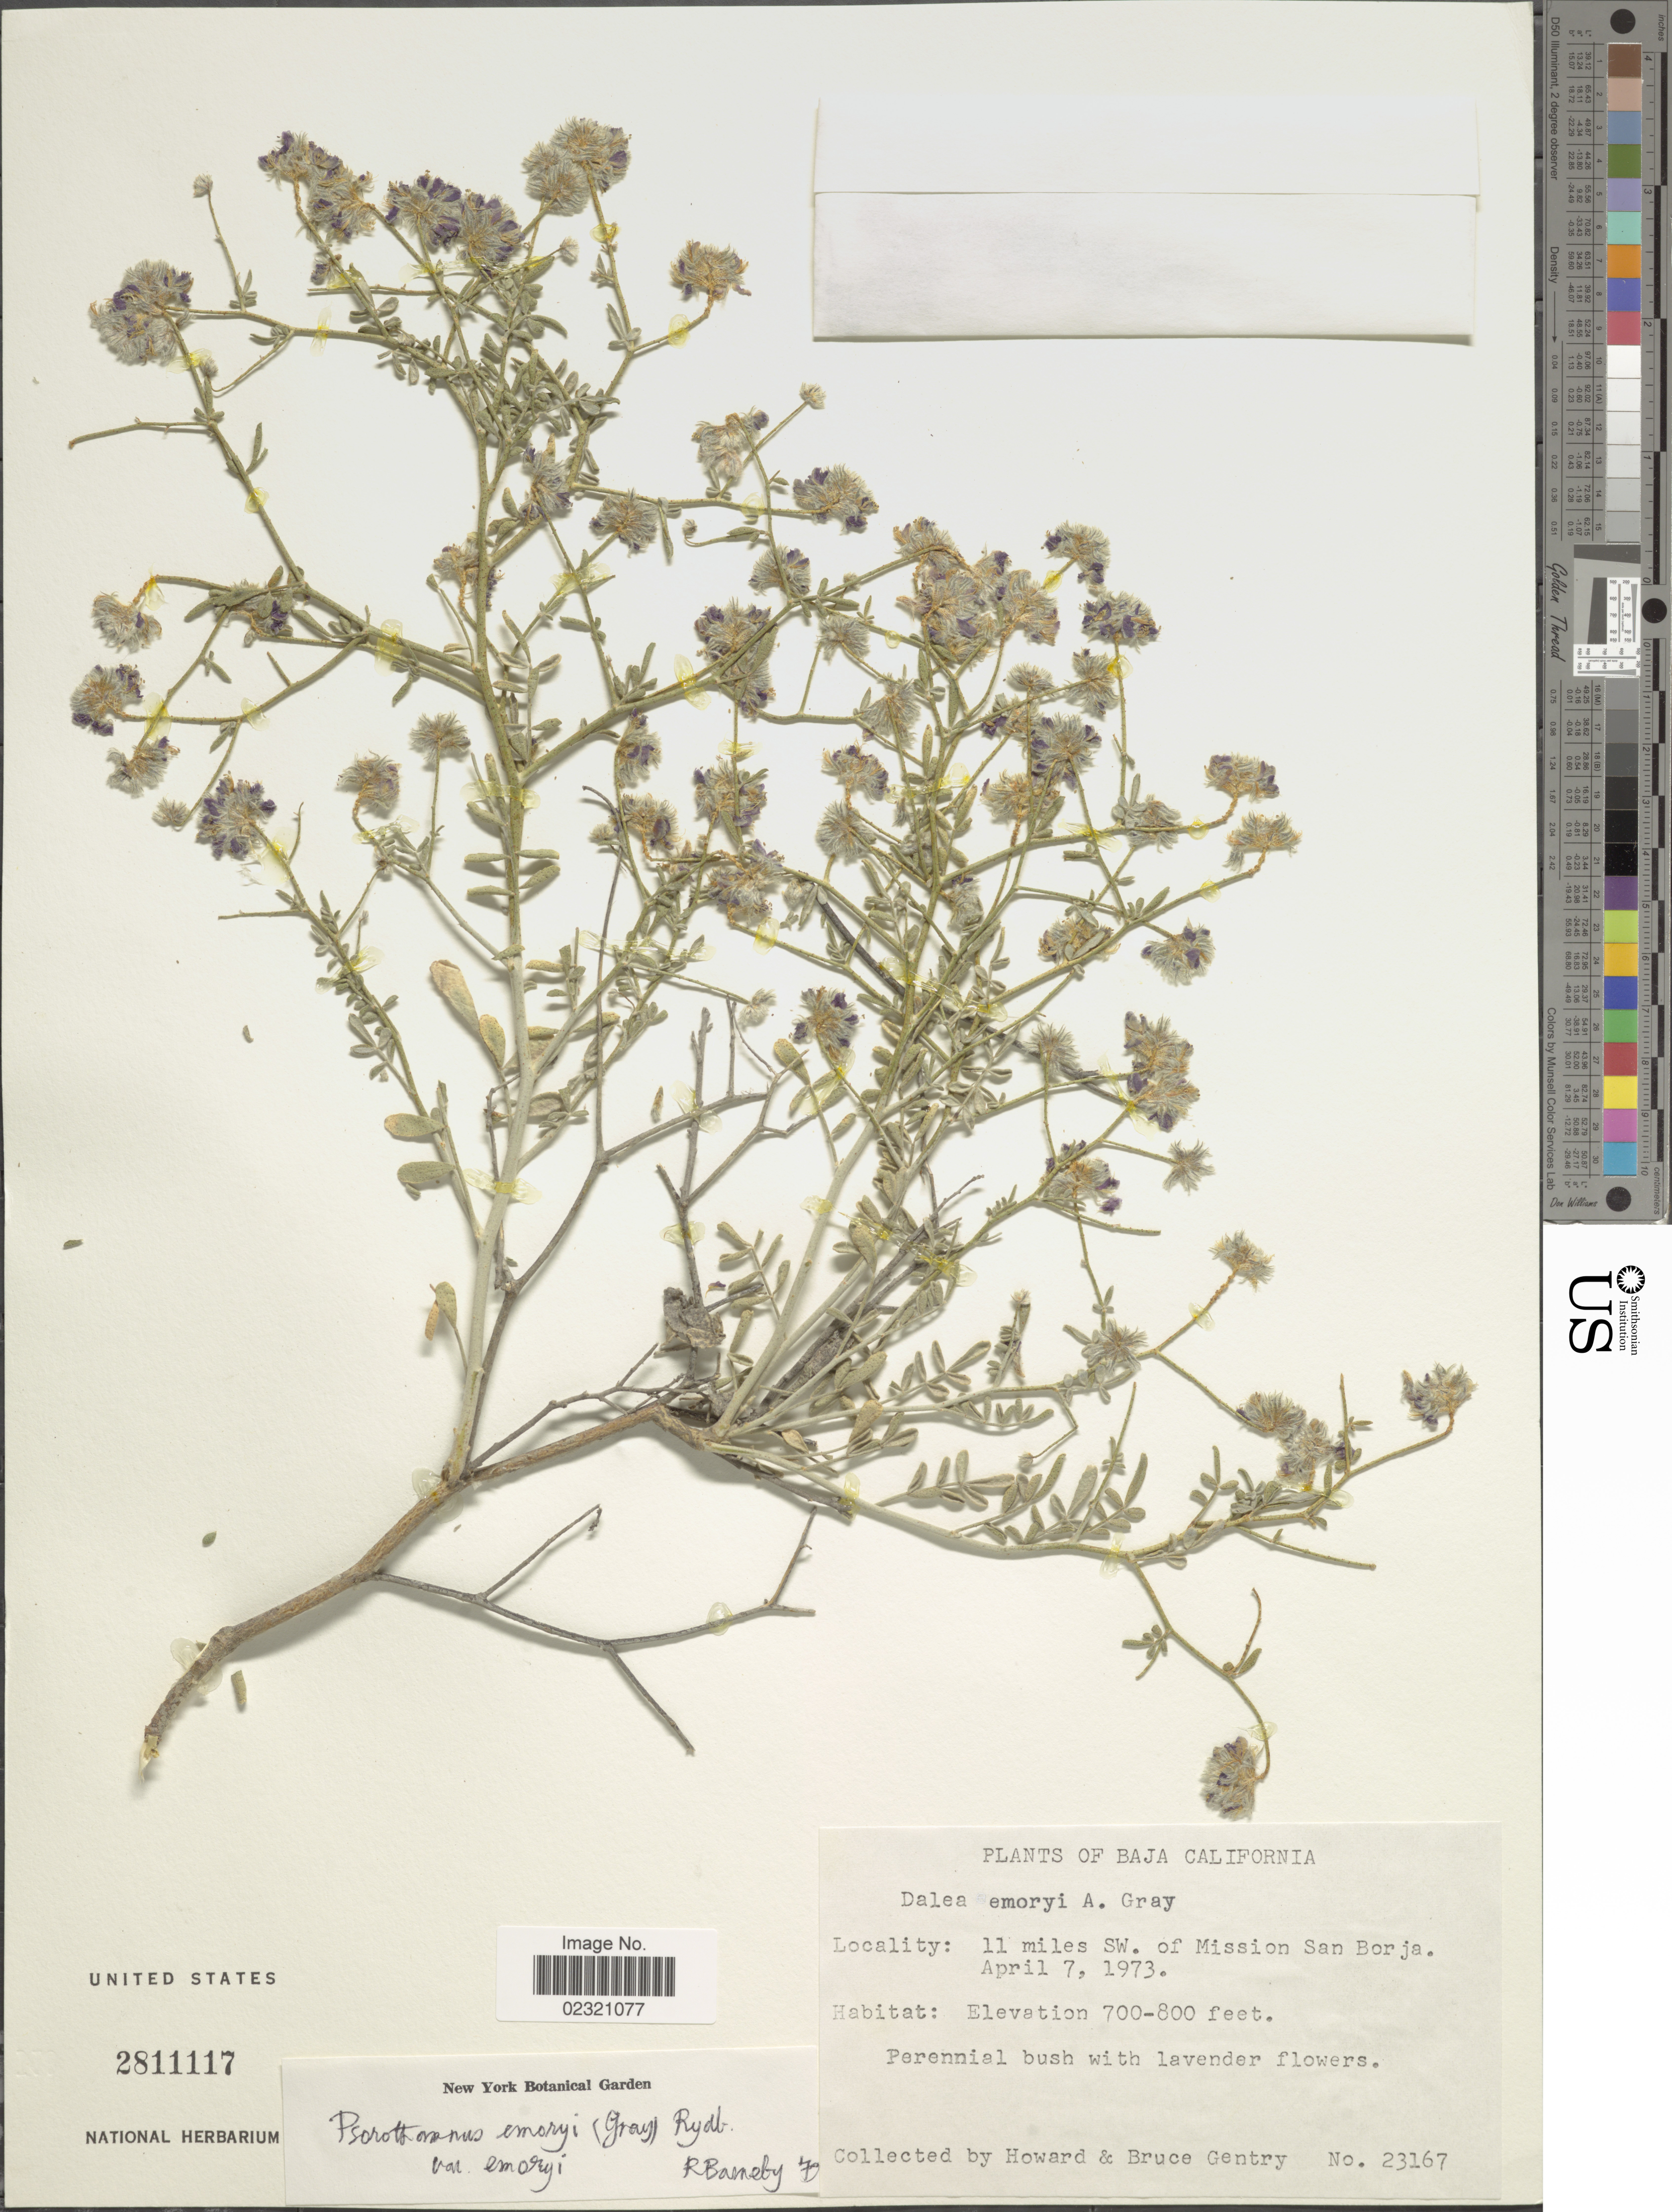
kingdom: Plantae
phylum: Tracheophyta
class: Magnoliopsida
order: Fabales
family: Fabaceae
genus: Psorothamnus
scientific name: Psorothamnus emoryi var. emoryi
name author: (A. Gray) Rydb.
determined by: Barneby, Rupert C., (NY)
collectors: H. S. Gentry & B. Gentry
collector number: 2167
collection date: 1973-04-07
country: Mexico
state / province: Baja California Norte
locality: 11 miles SW of Mission San Borja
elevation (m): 213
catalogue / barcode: US 2811117